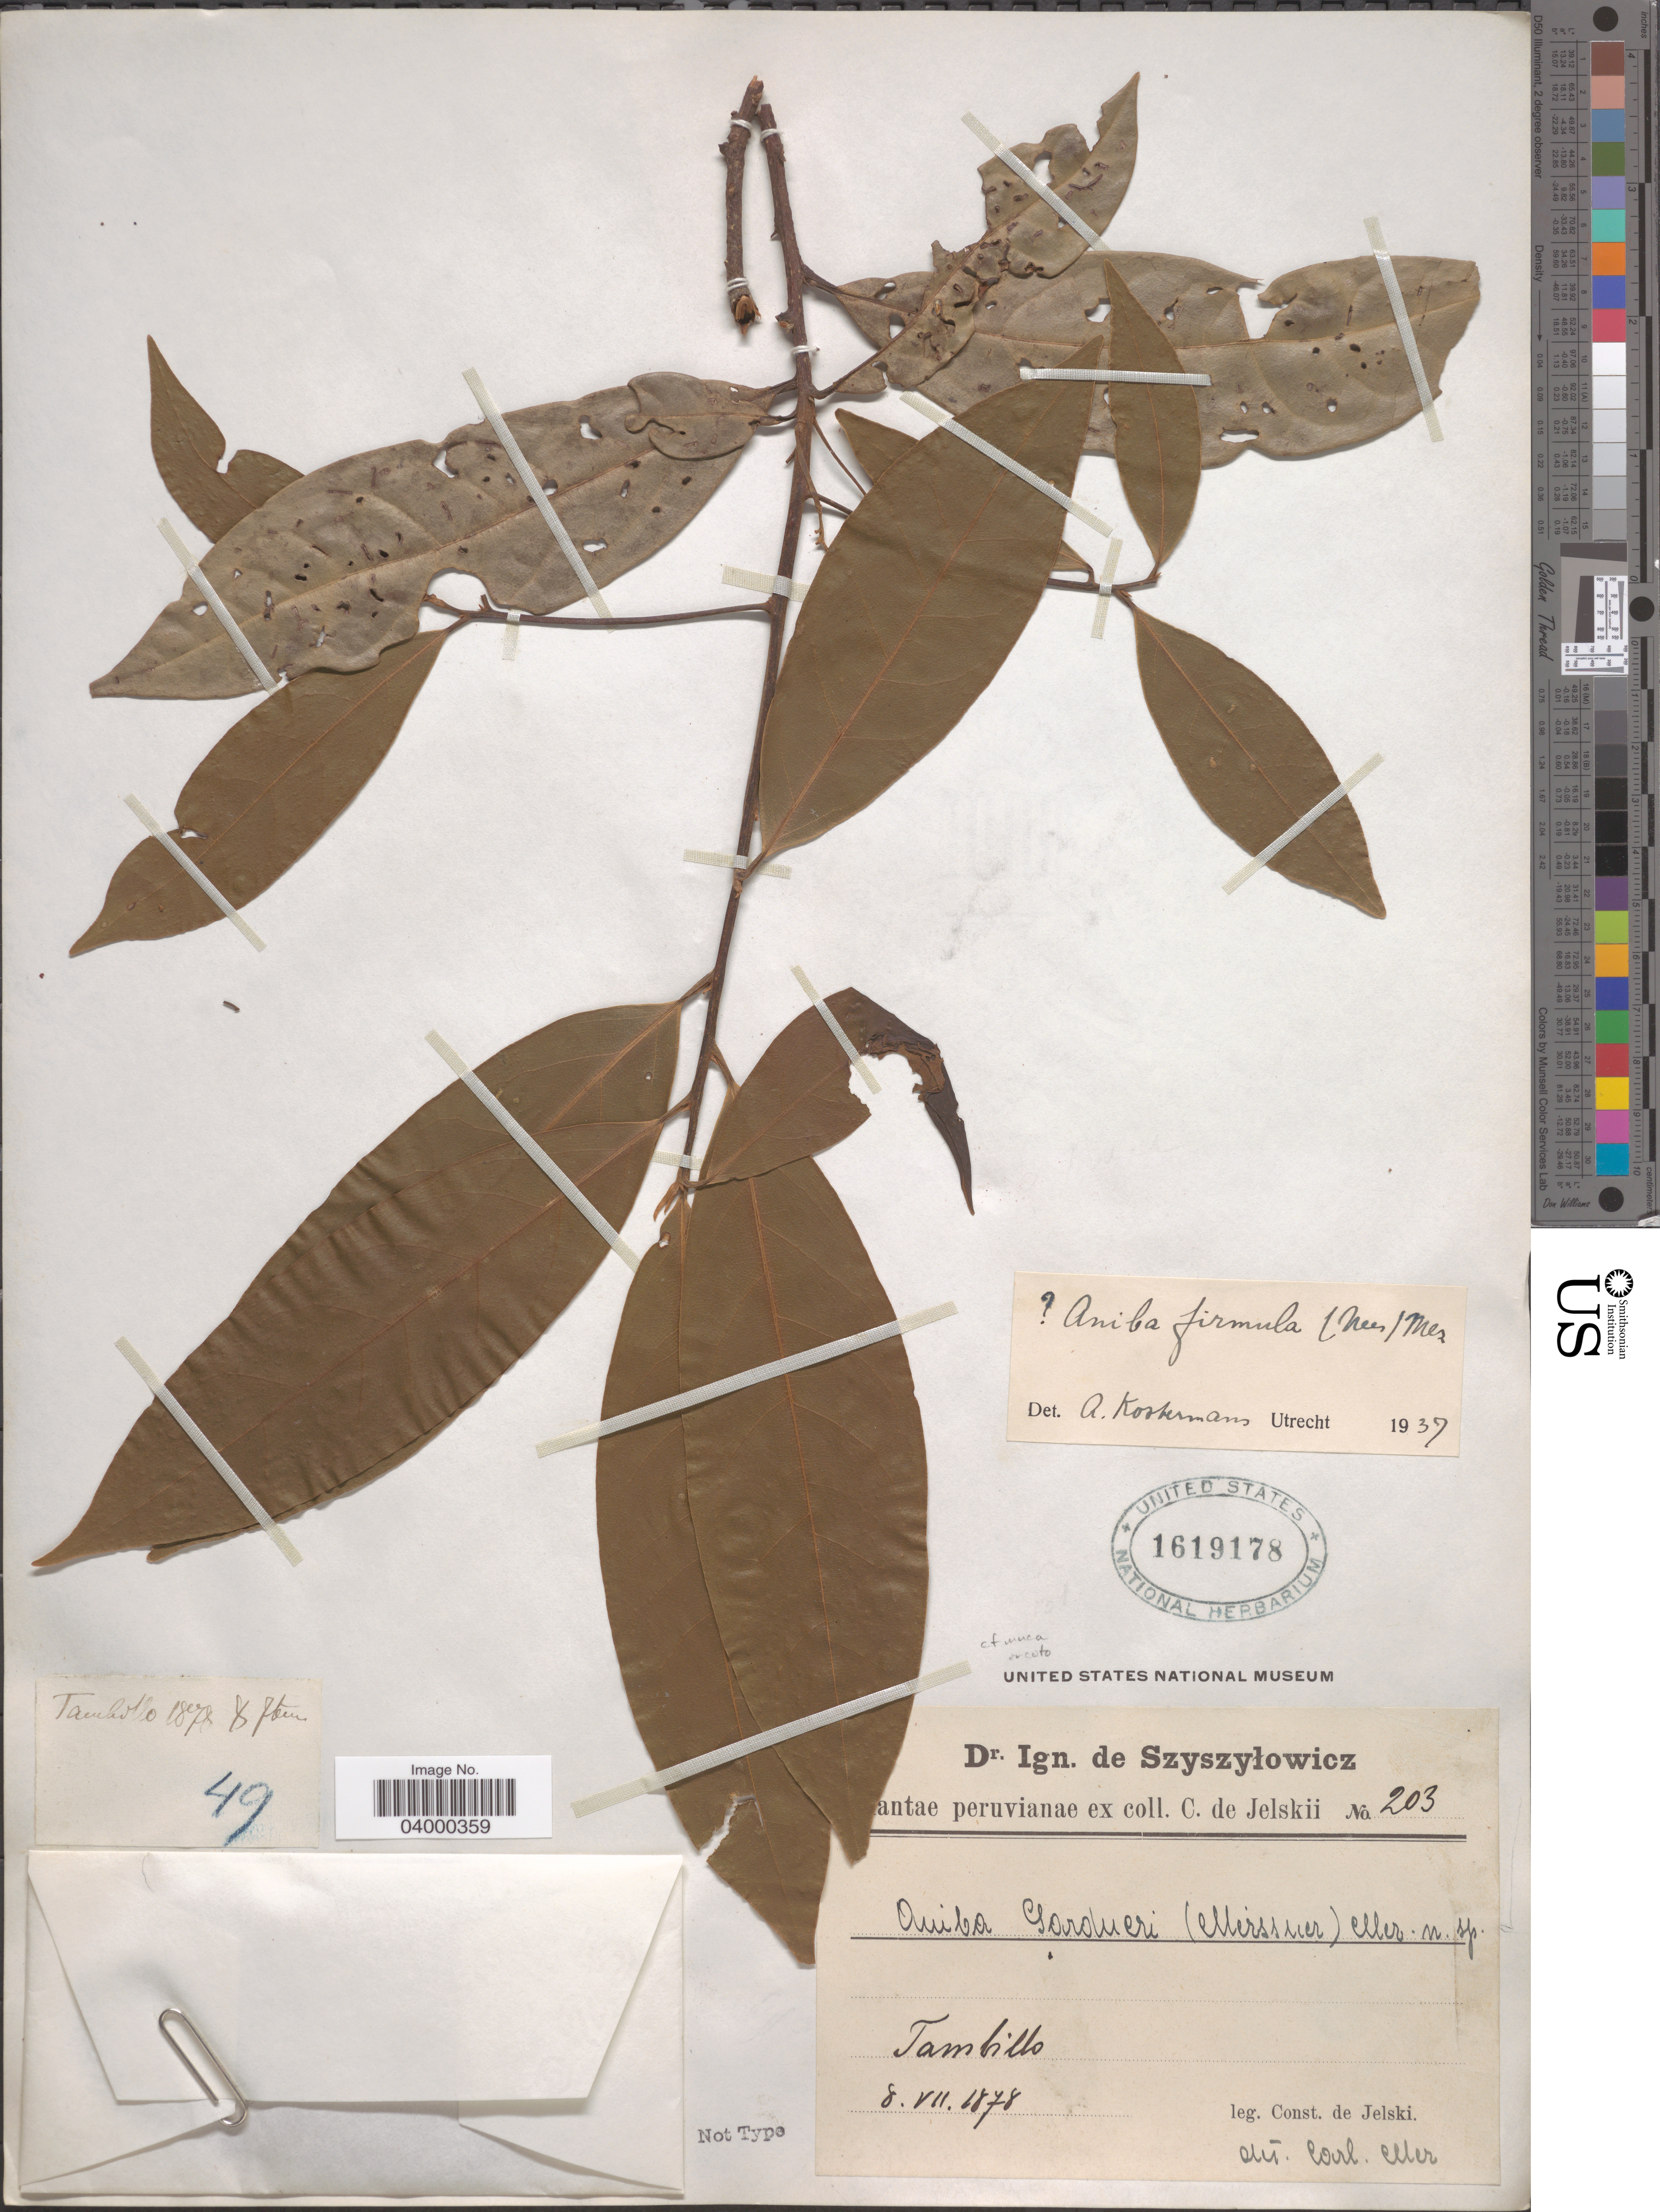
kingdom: Plantae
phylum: Tracheophyta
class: Magnoliopsida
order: Laurales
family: Lauraceae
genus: Aniba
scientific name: Aniba firmula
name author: (Nees & Mart.) Mez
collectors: C. de Jelski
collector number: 203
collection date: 1878-07-08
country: Peru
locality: Tambillo.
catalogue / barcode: US 1619178